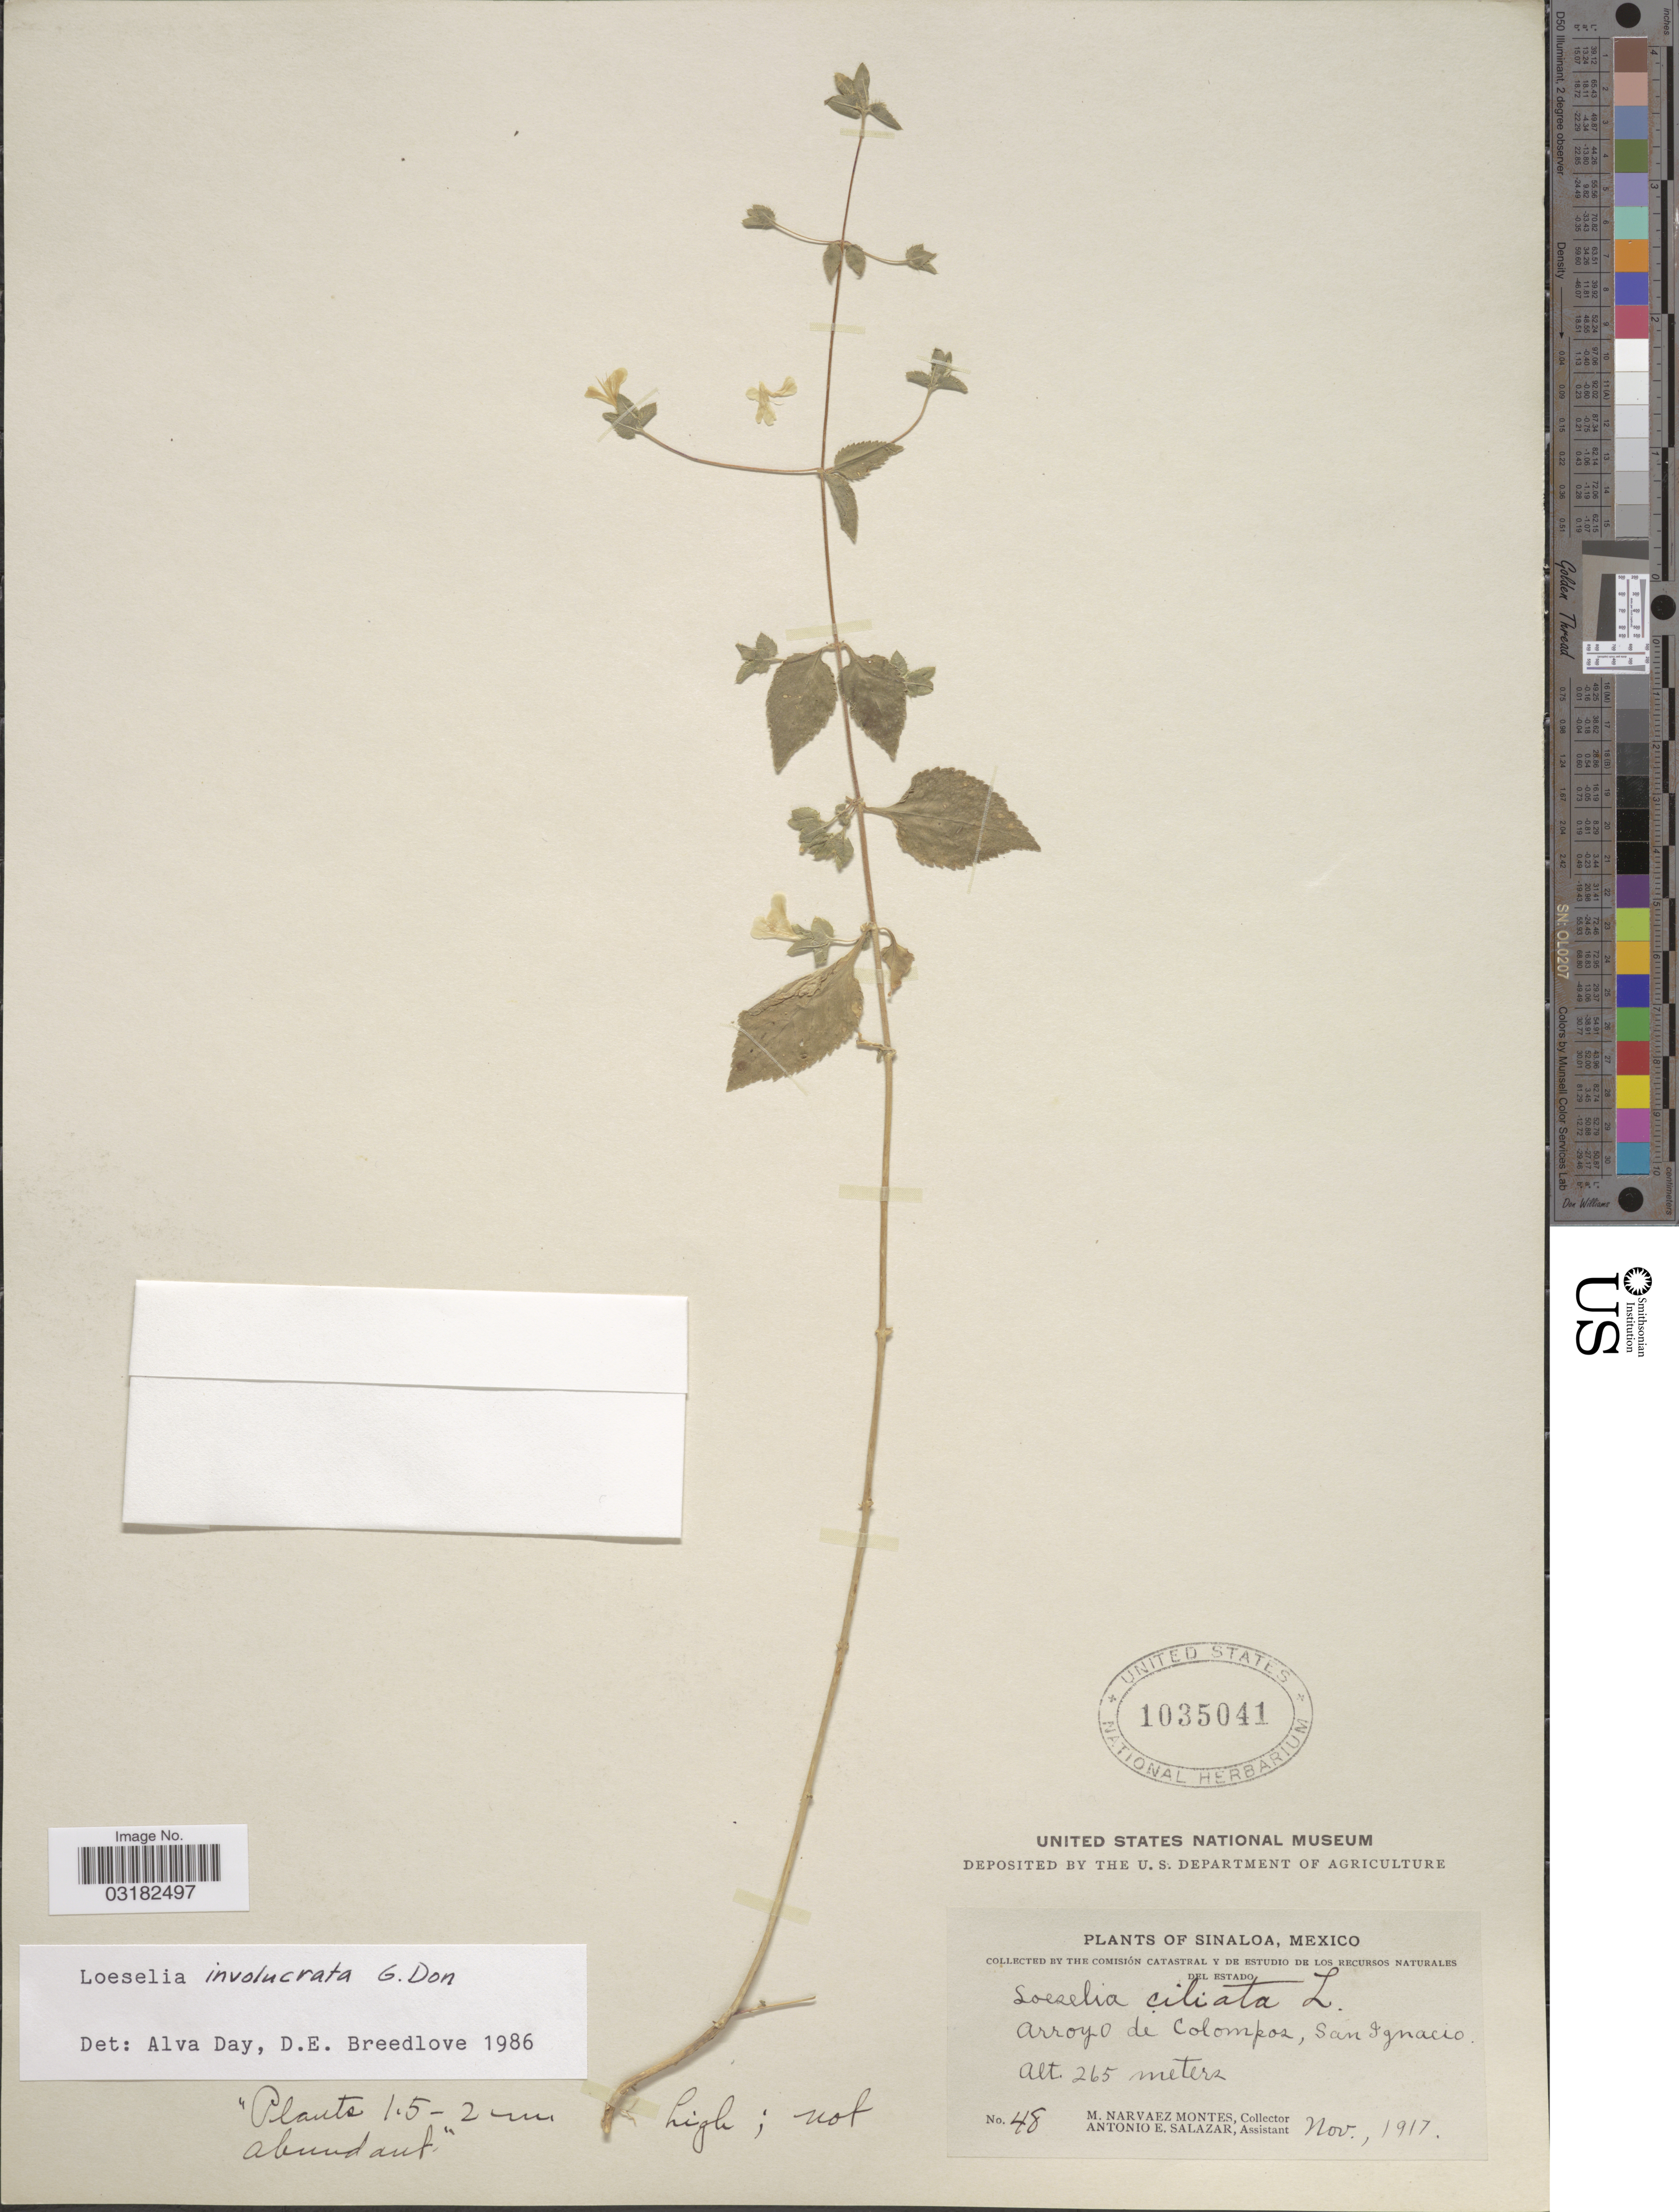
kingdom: Plantae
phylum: Tracheophyta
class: Magnoliopsida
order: Ericales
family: Polemoniaceae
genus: Loeselia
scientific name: Loeselia involucrata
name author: G. Don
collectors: M. Narvaez-Montes & A. E. Salazar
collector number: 48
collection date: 1917-11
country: Mexico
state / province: Sinaloa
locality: Arroyo de Colompos, San Ignacio.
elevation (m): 265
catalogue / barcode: US 1035041